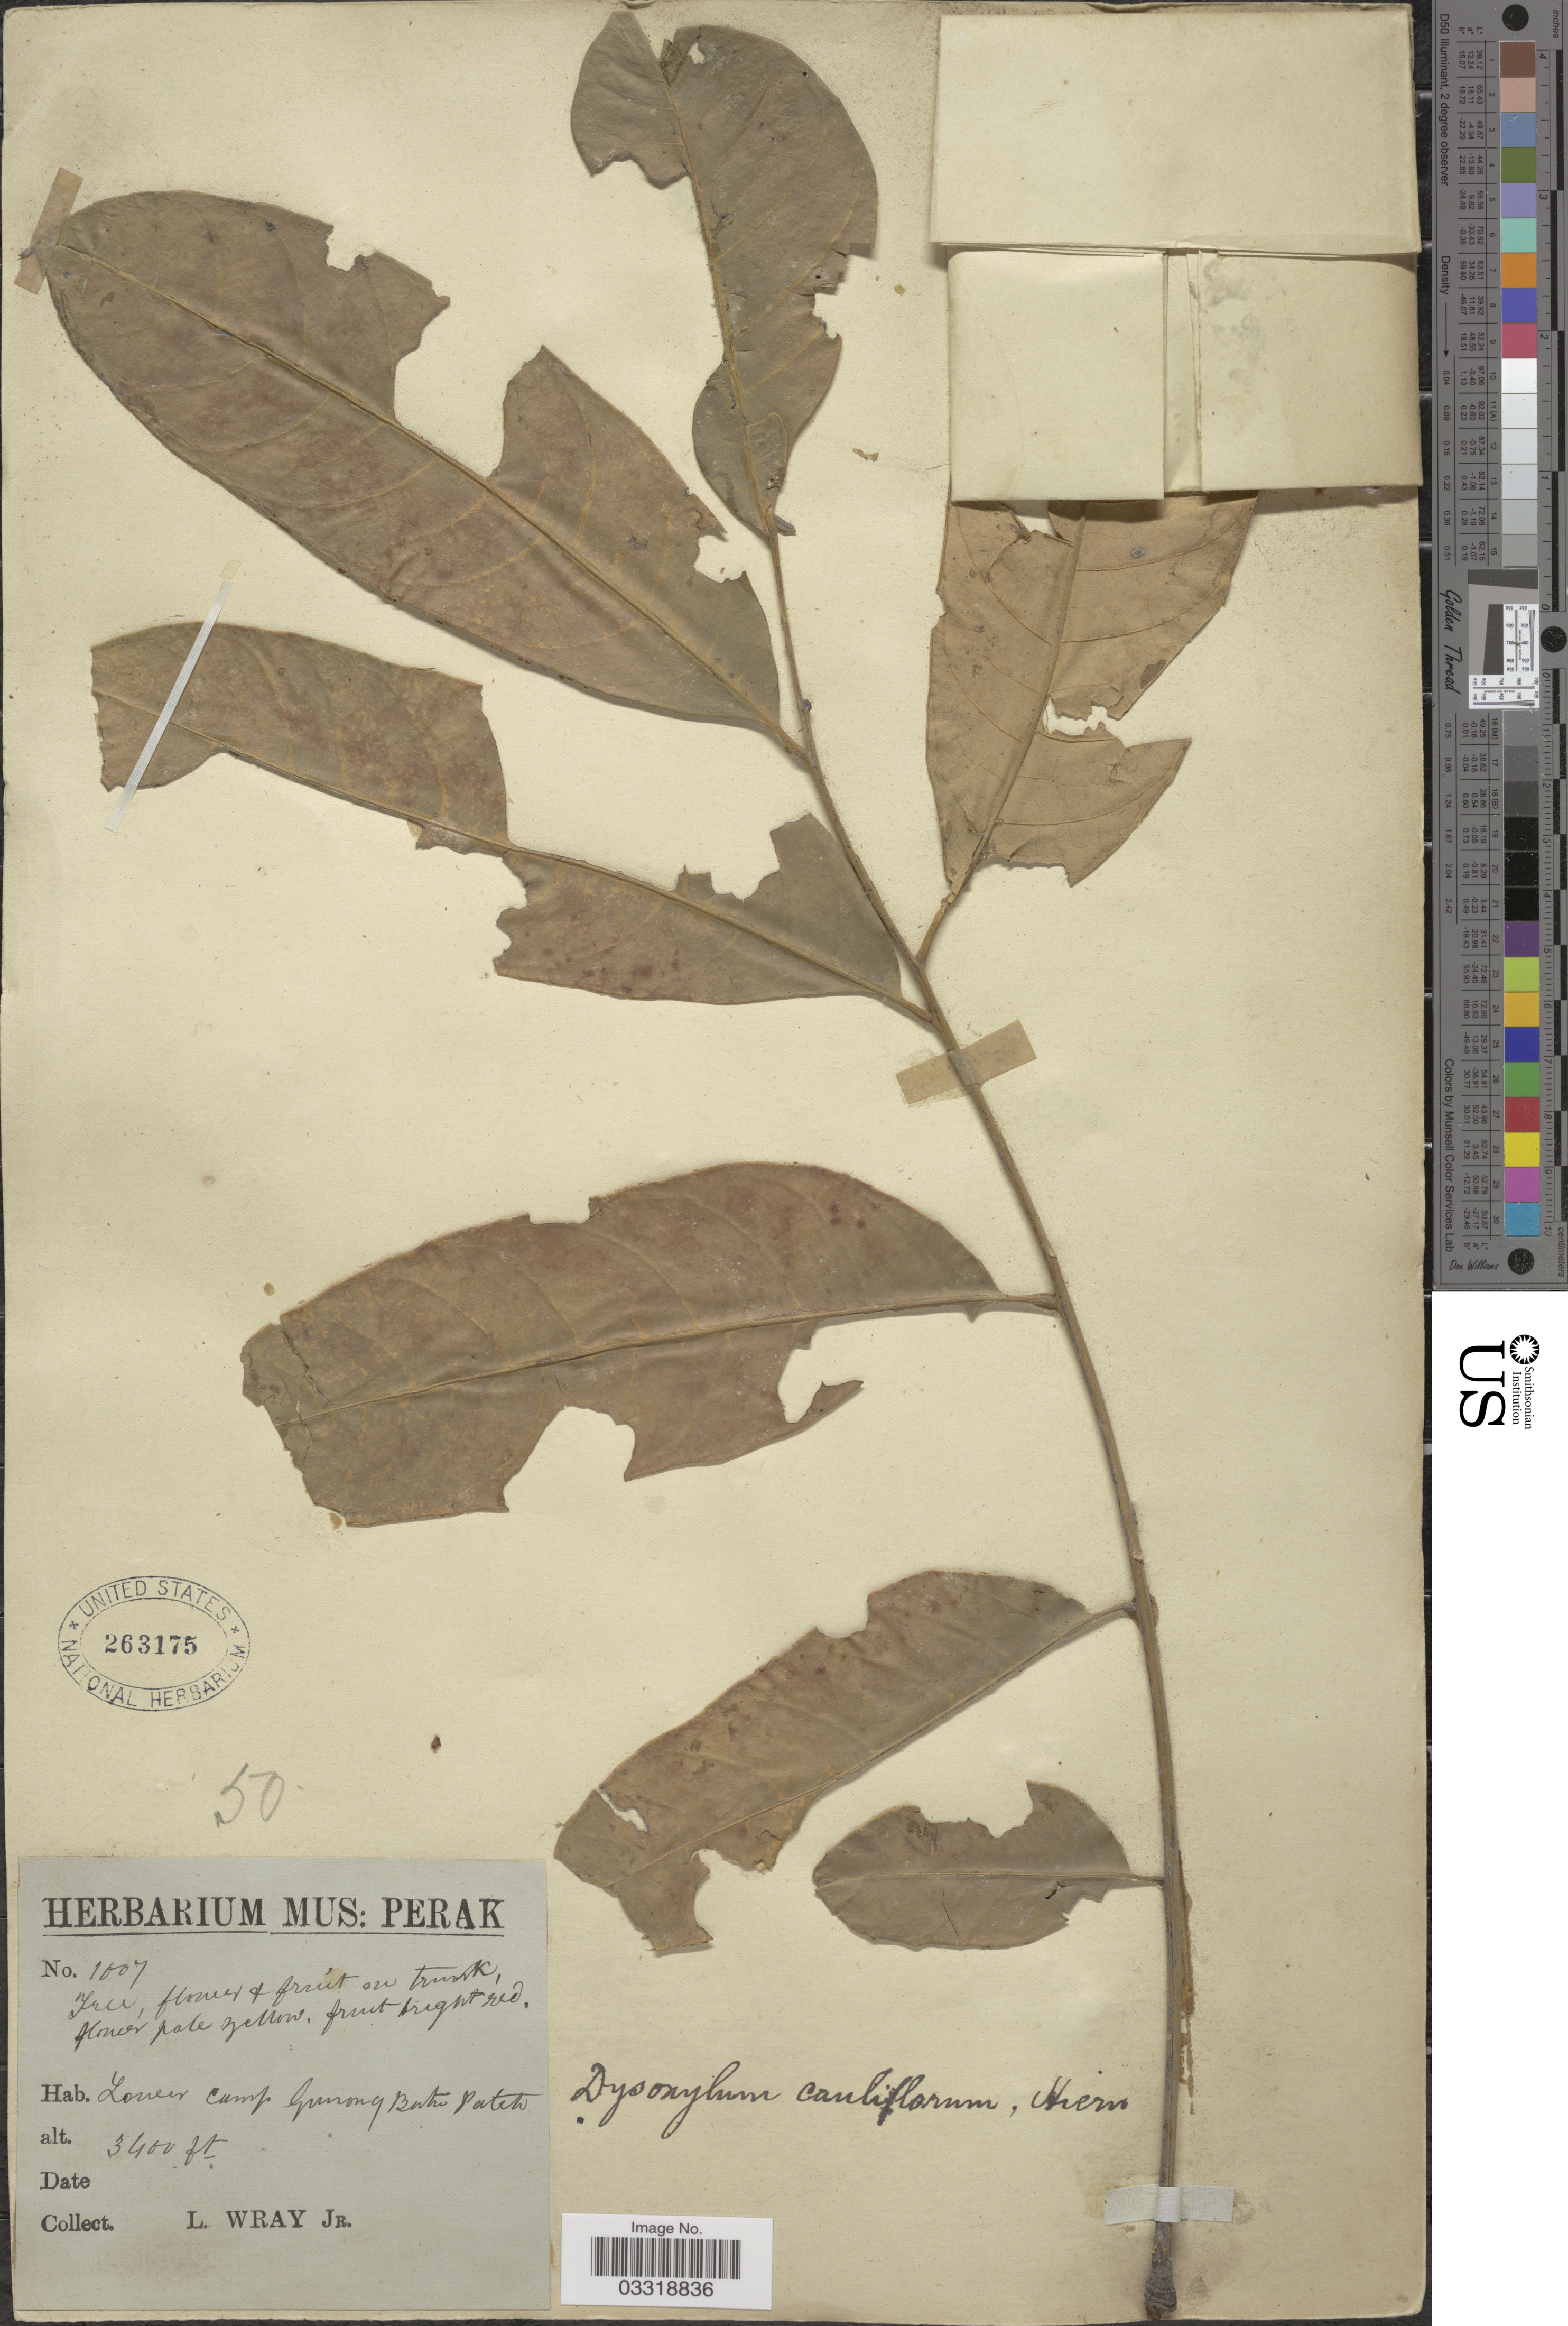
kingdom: Plantae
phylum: Tracheophyta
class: Magnoliopsida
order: Sapindales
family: Meliaceae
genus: Epicharis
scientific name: Epicharis cuneata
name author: (Hiern) Harms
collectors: L. Wray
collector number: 1007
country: Malaysia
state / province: Perak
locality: Loneer [interpreted] Camp Gunong Batu Pateh.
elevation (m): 1036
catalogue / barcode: US 263175